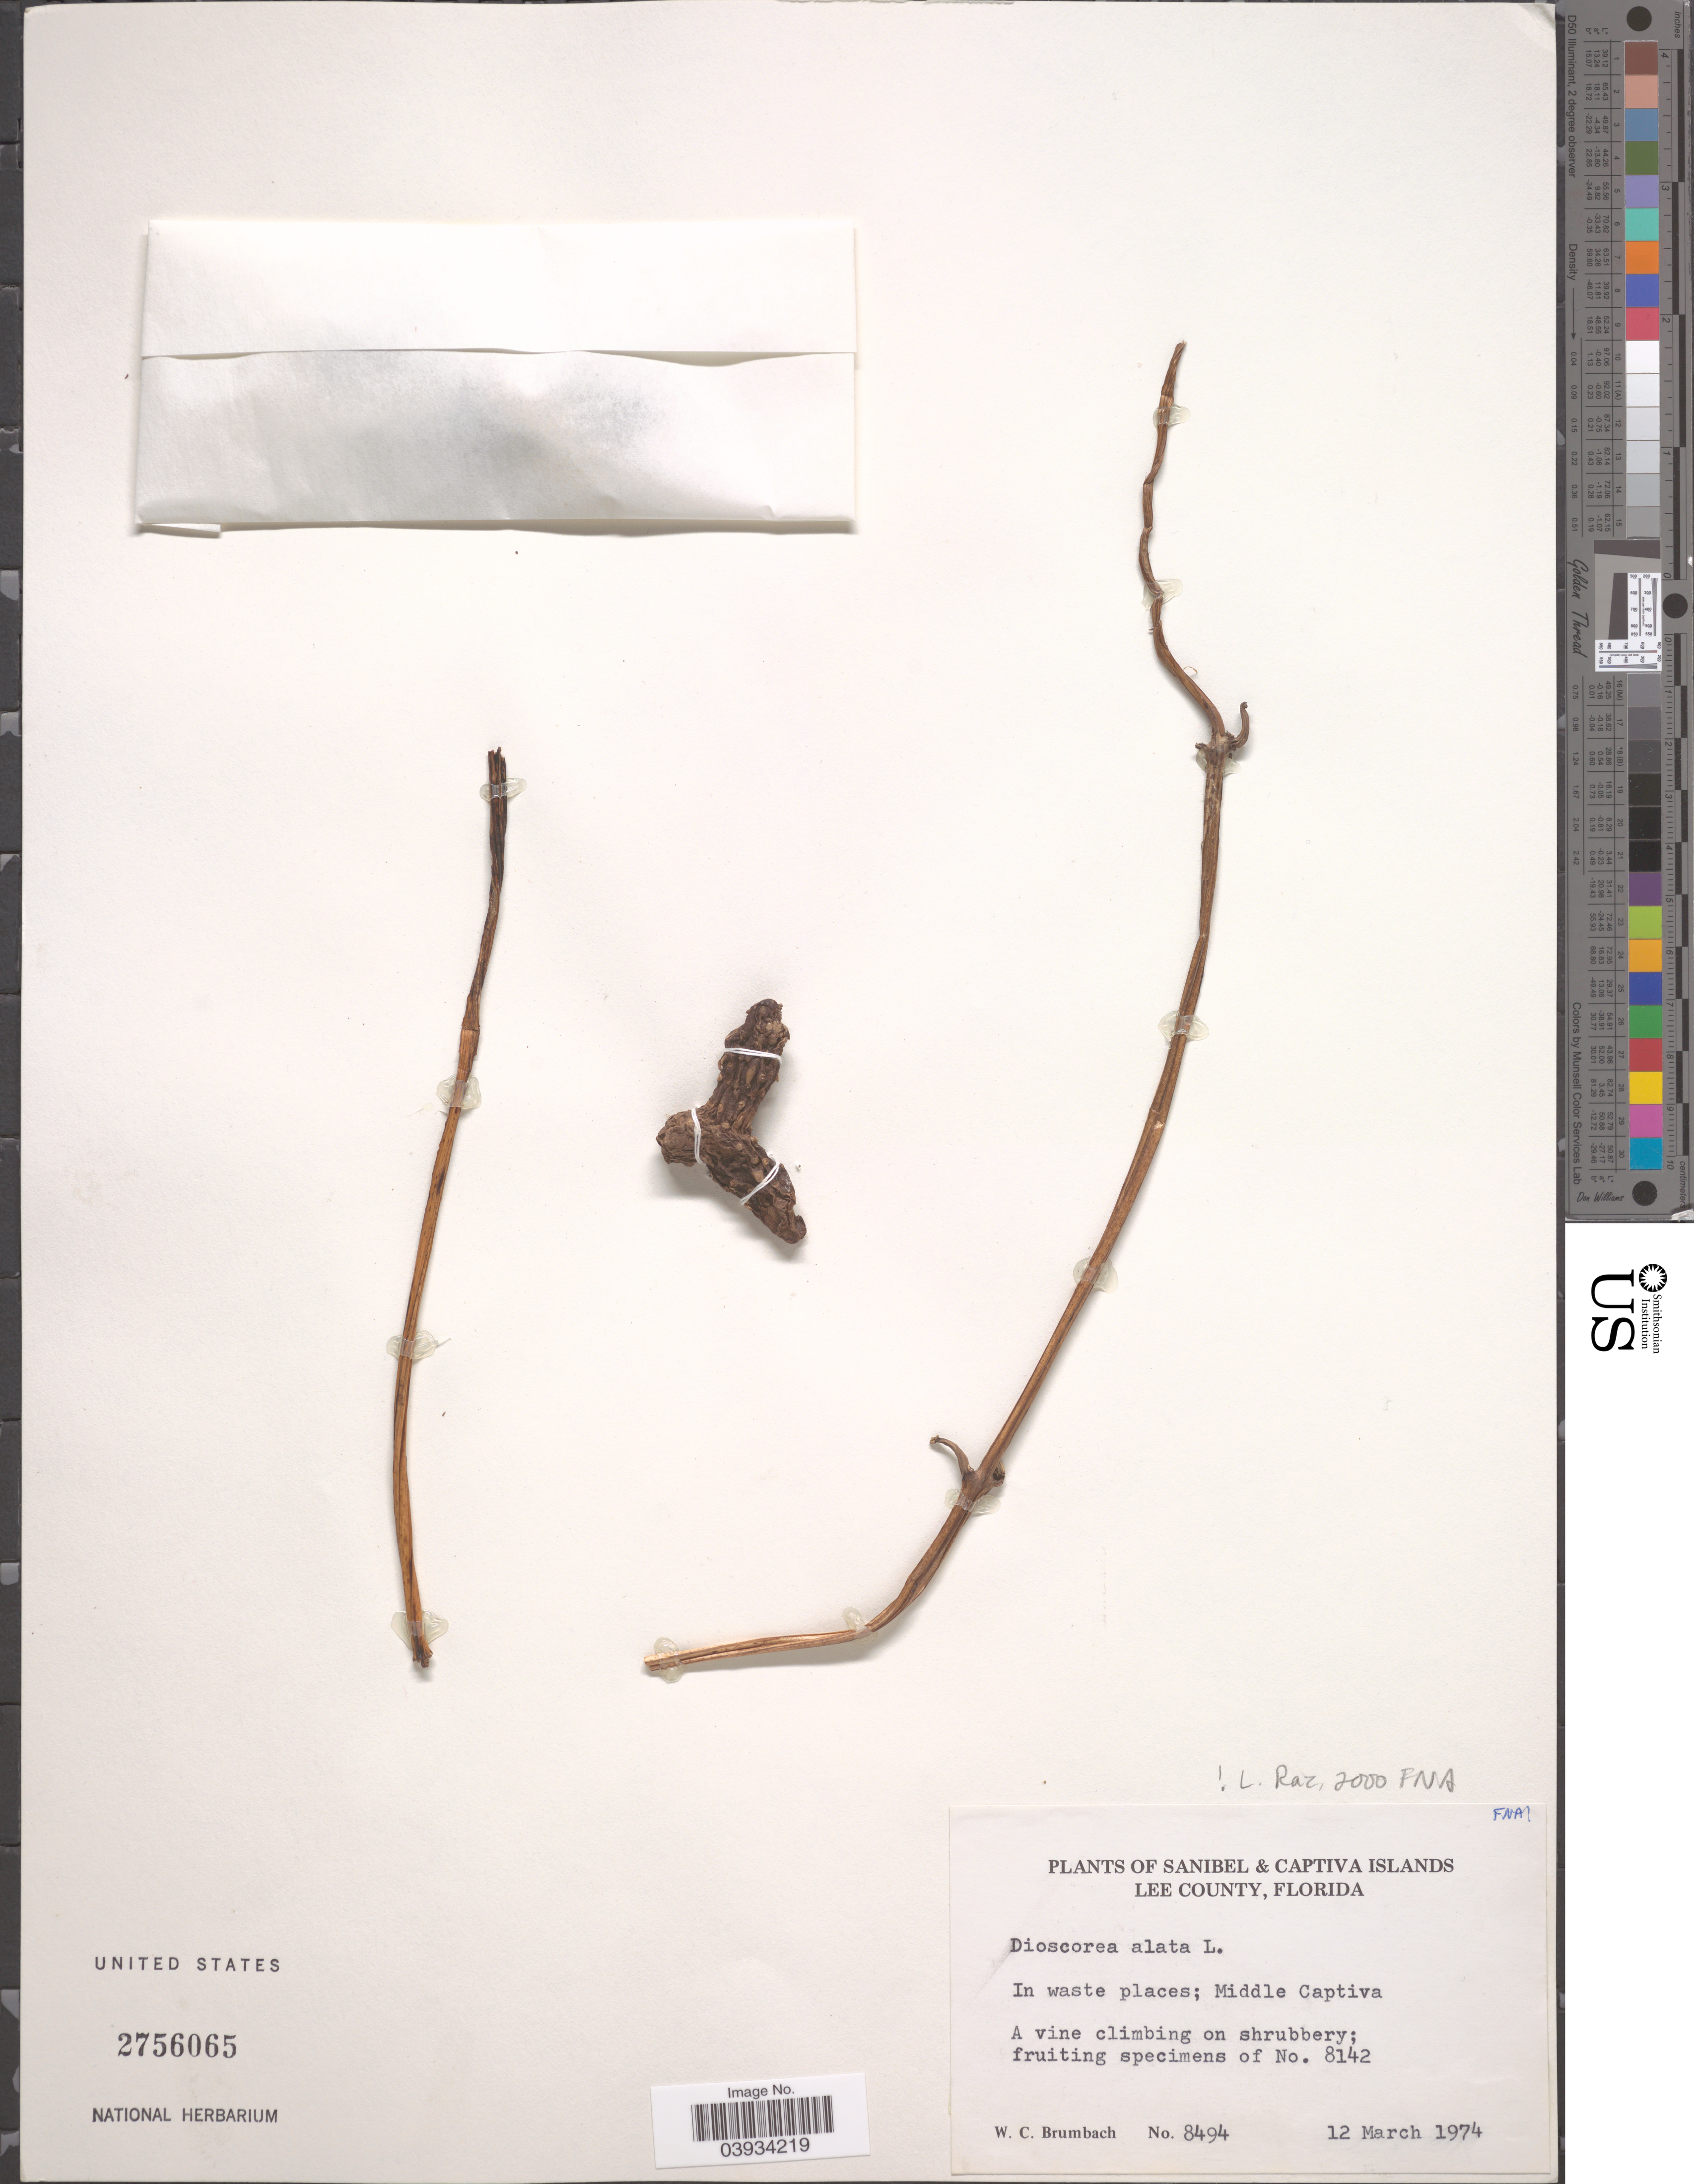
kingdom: Plantae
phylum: Tracheophyta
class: Liliopsida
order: Dioscoreales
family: Dioscoreaceae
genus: Dioscorea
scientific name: Dioscorea alata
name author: L.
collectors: W. C. Brumbach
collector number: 8494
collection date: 1974-03-12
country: United States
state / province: Florida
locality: Lee County. Middle Captiva.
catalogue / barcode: US 2756065